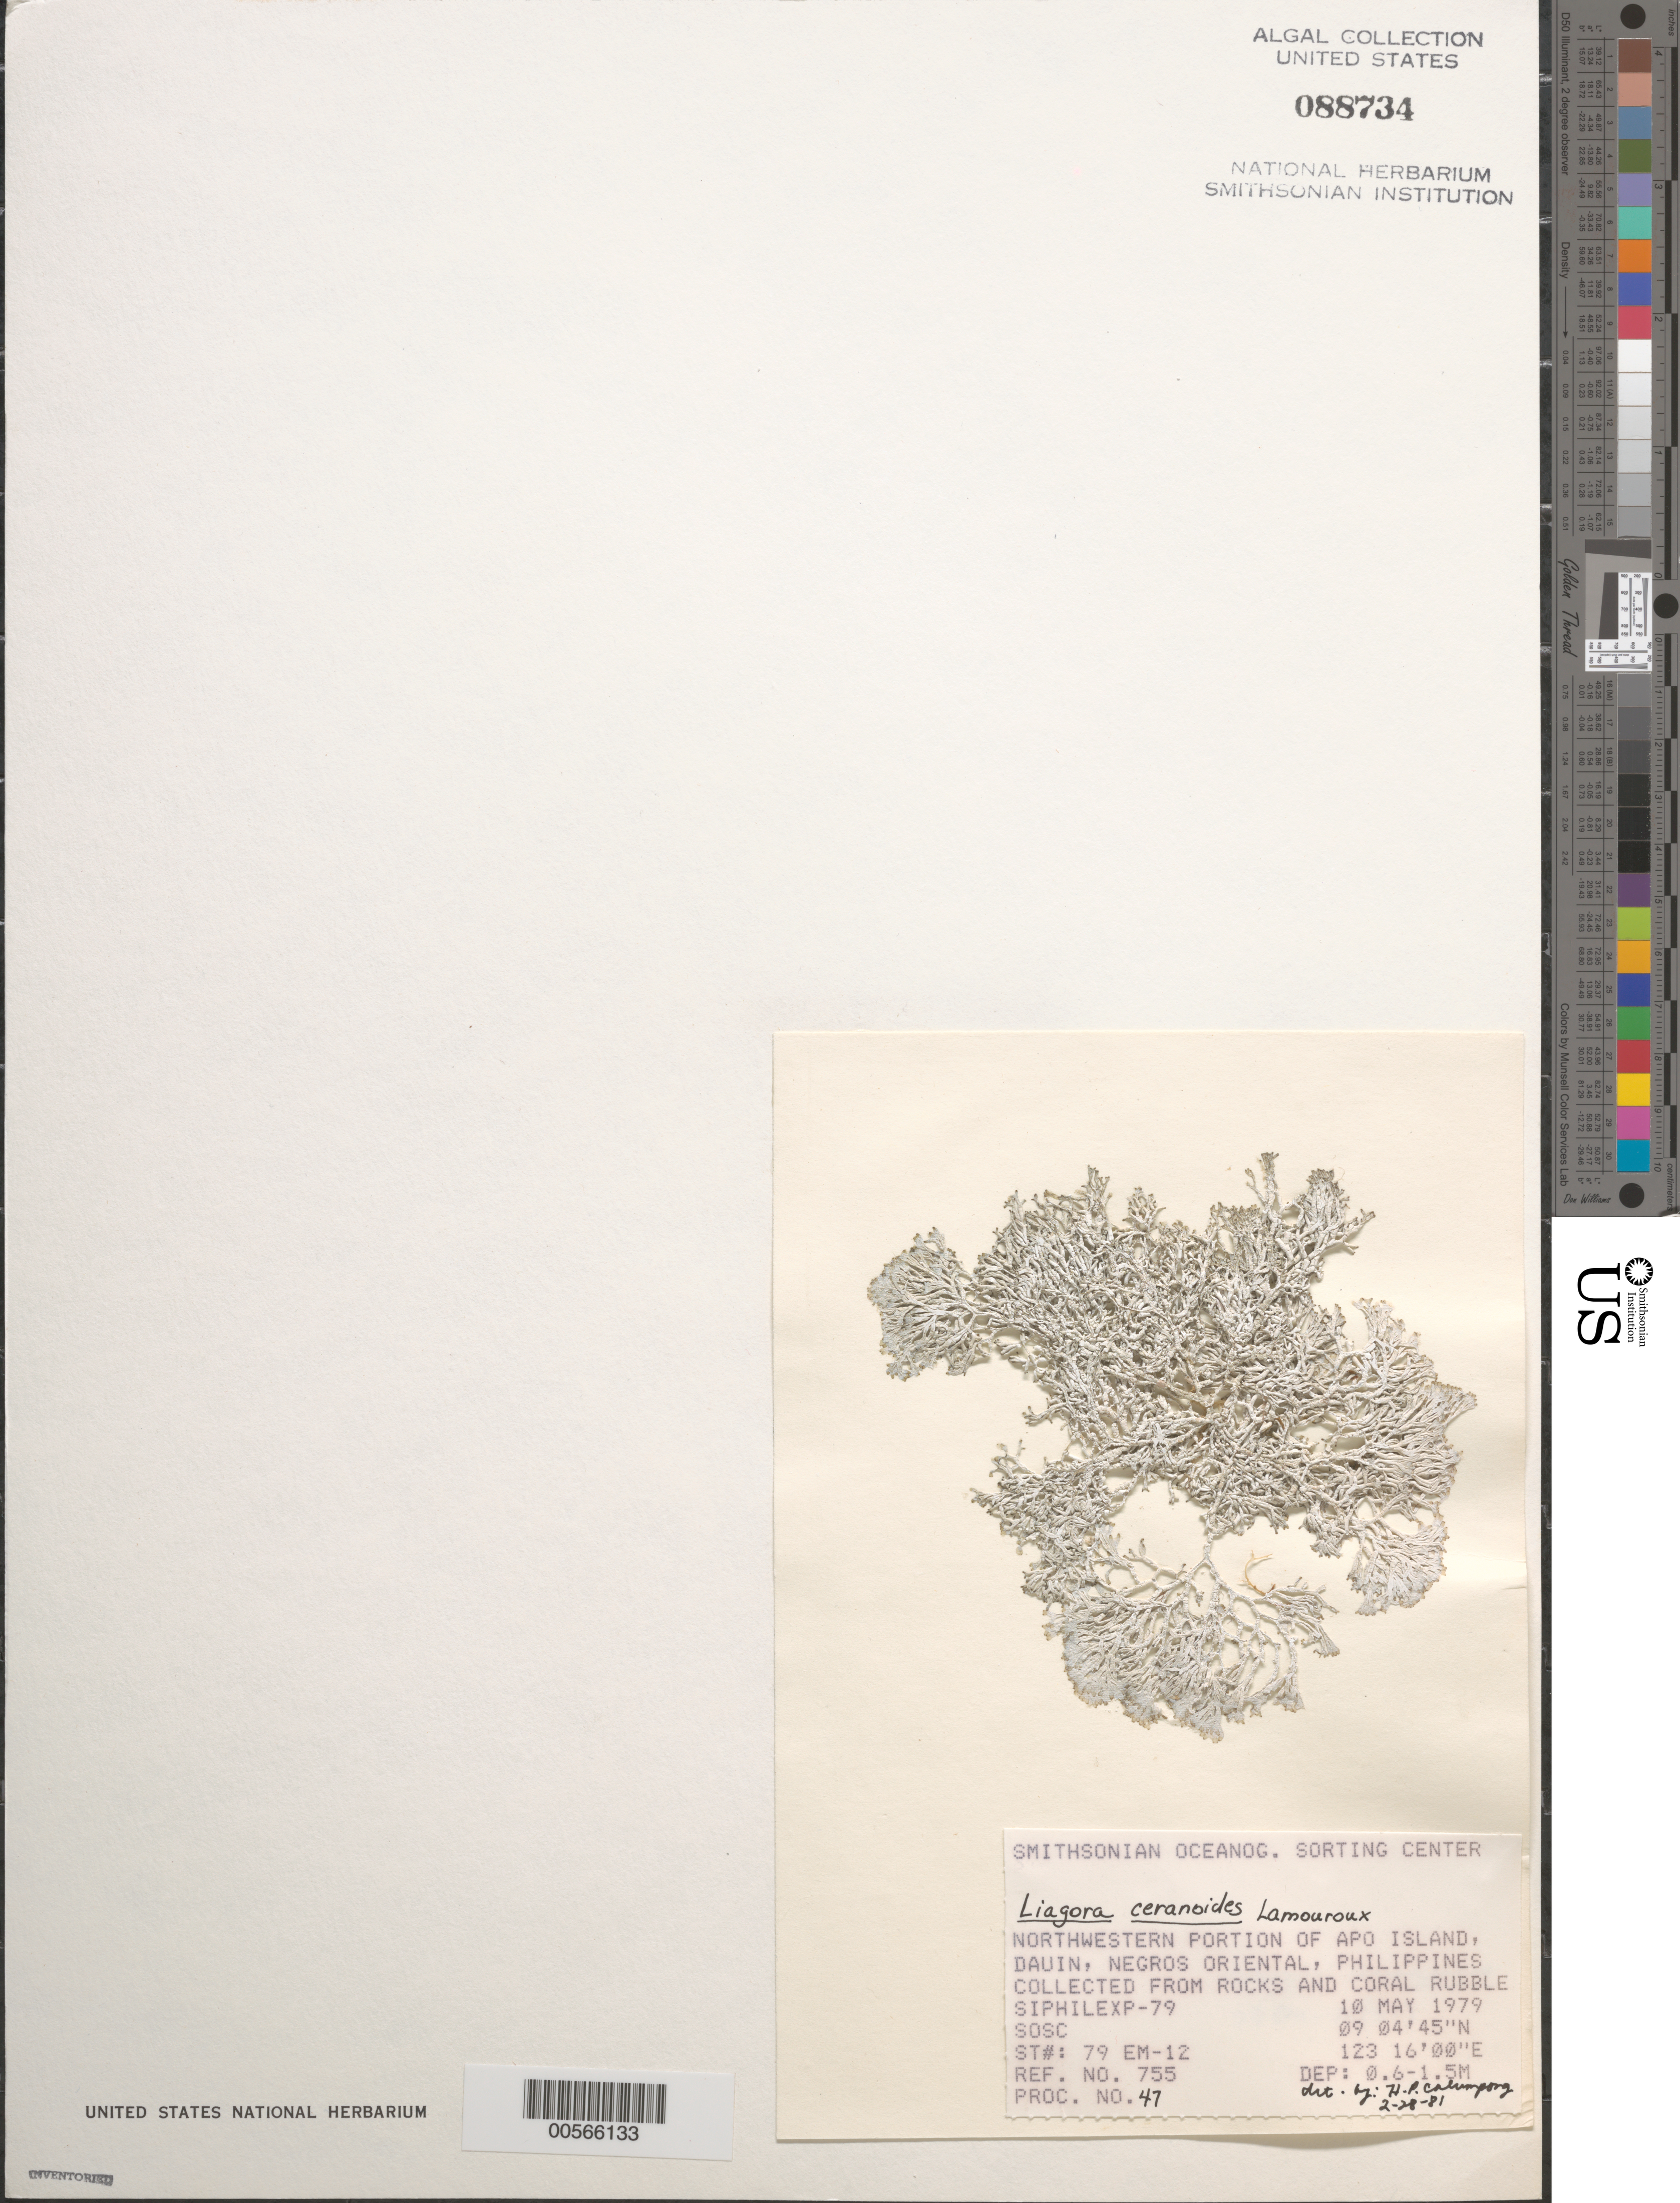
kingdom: Plantae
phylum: Rhodophyta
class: Florideophyceae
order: Nemaliales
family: Liagoraceae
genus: Liagora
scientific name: Liagora ceranoides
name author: J.V.Lamouroux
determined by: Calumpong, H. P.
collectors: SOSC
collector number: Station 79 Em-12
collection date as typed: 10 May 1979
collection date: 1979-05-10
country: Philippines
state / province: Central Visayas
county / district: Negros Oriental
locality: Apo island, dauin, negros oriental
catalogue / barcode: US 88734